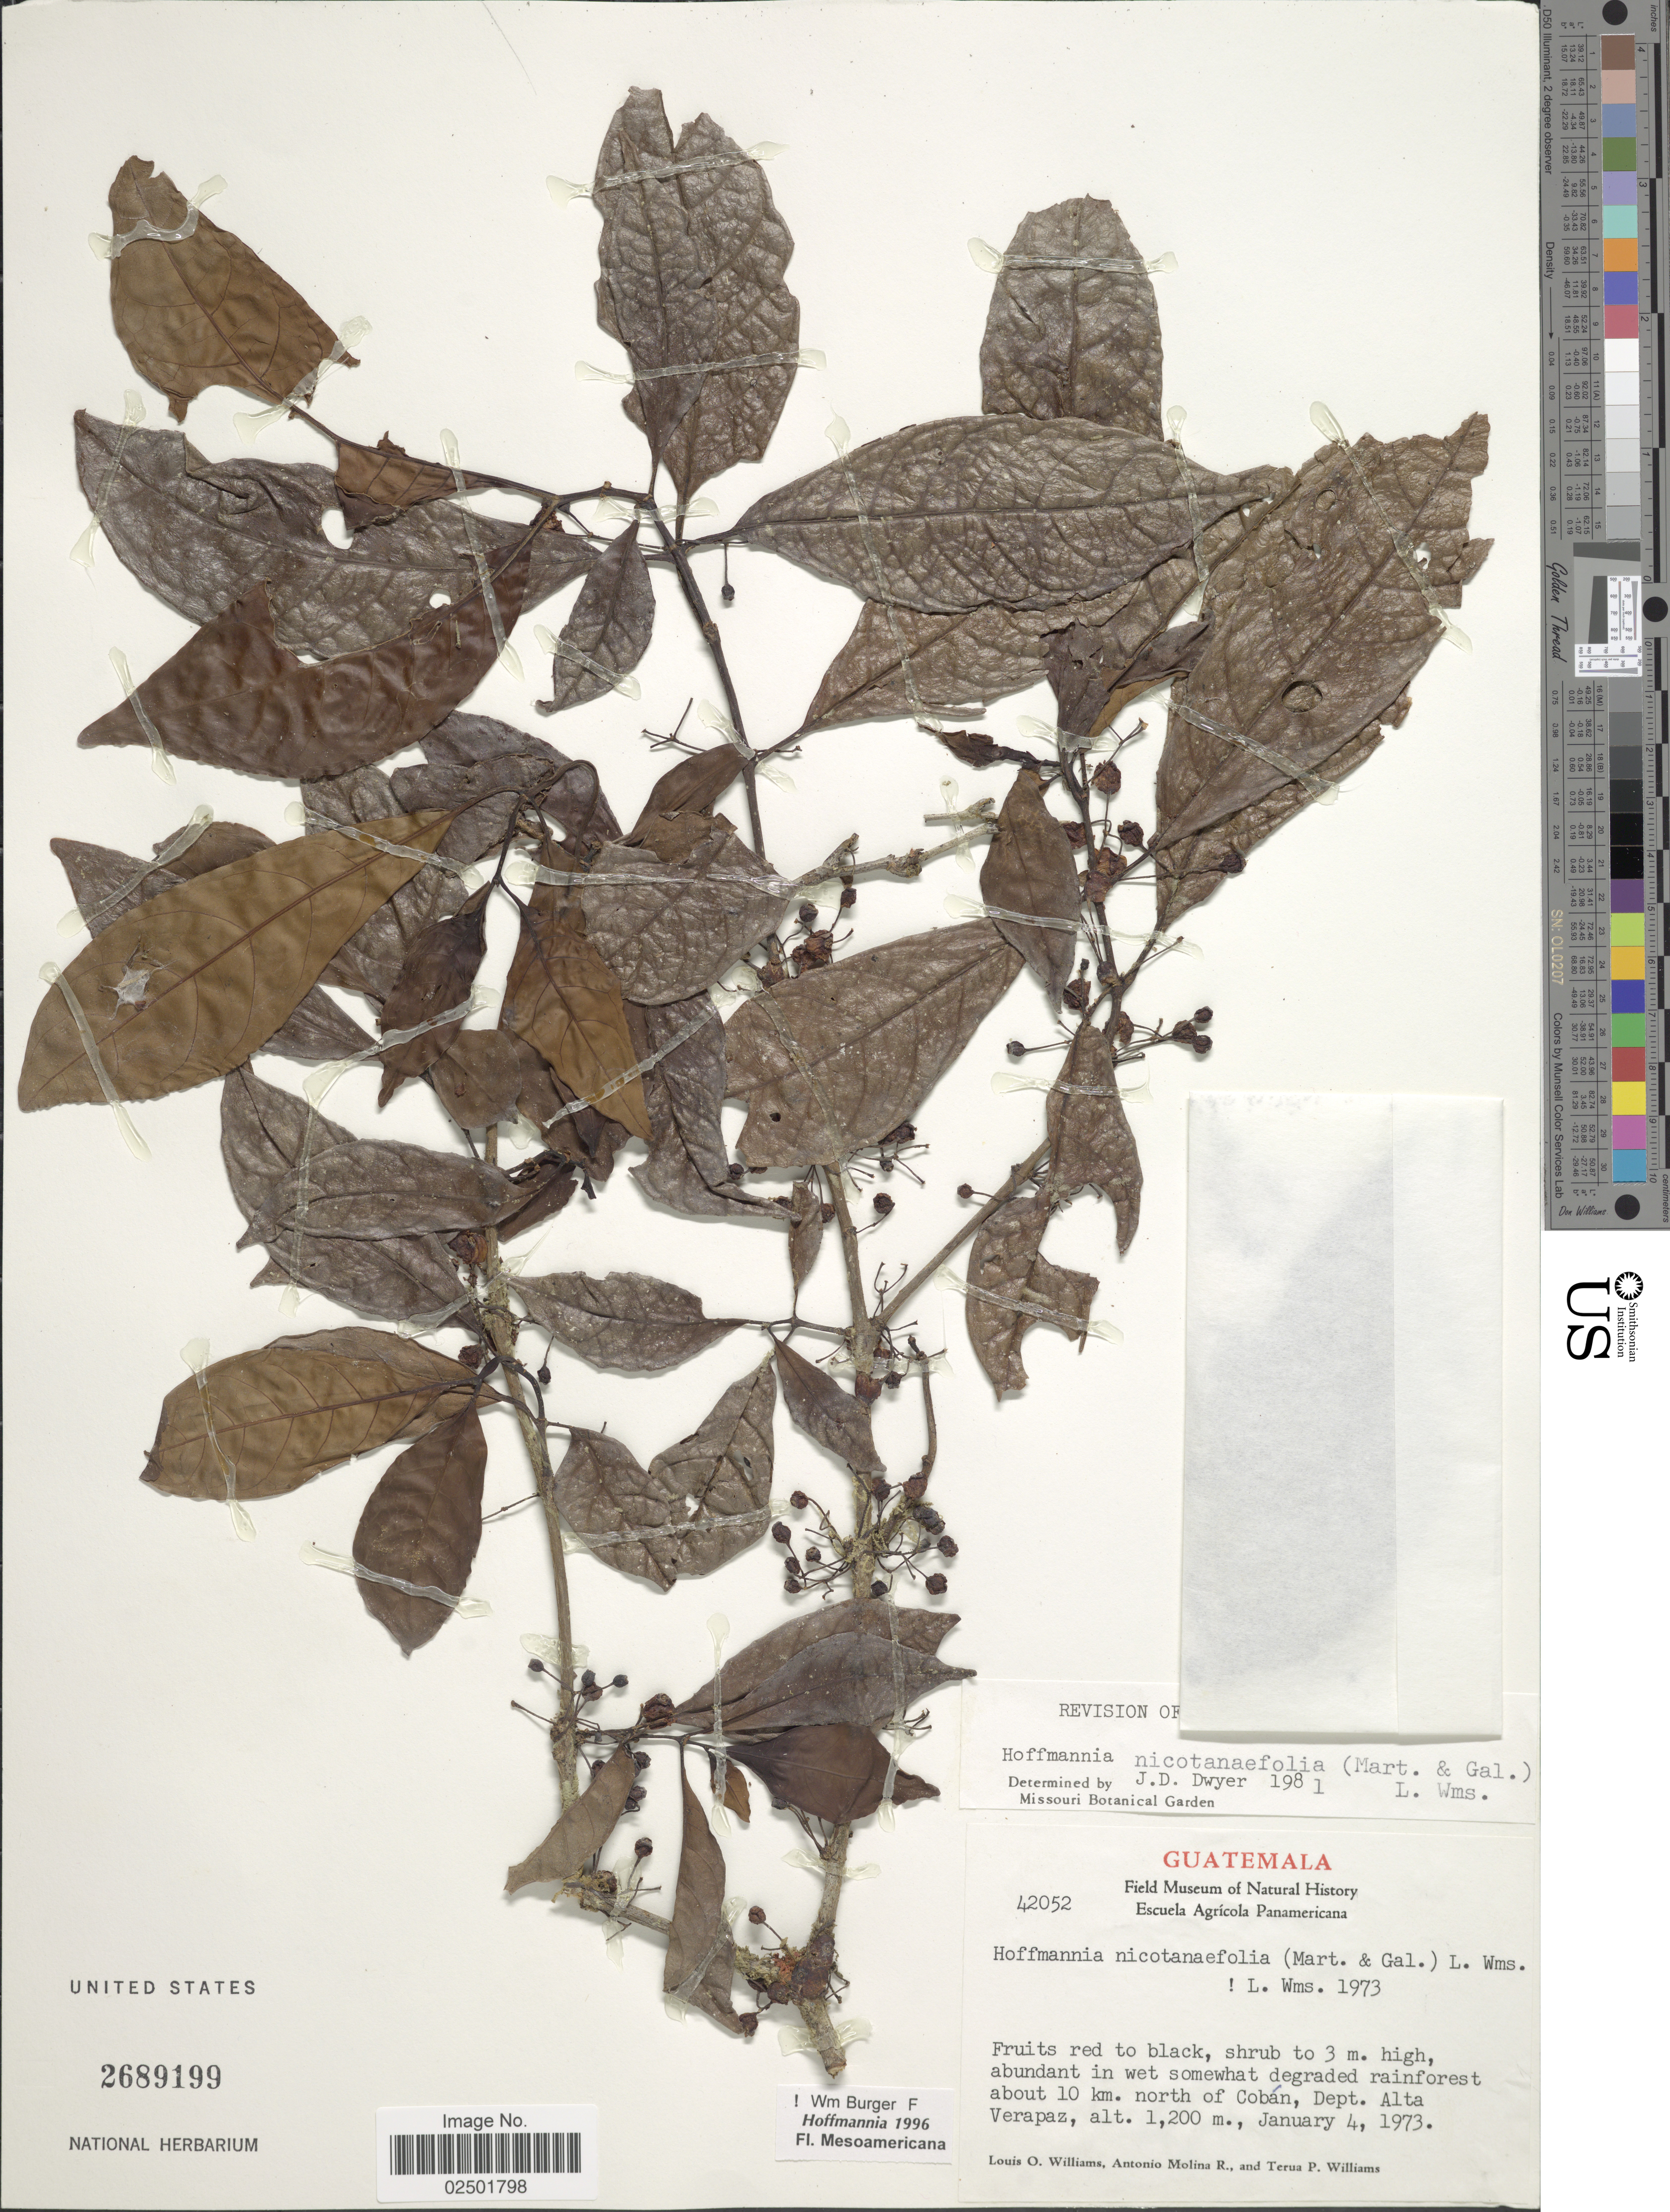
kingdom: Plantae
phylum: Tracheophyta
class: Magnoliopsida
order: Gentianales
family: Rubiaceae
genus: Hoffmannia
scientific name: Hoffmannia nicotianifolia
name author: (M. Martens & Galeoti) L.O. Williams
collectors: L. O. Williams, A. Molina R. & T. P. Williams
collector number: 42052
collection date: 1973-01-04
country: Guatemala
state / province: Alta Verapaz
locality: About 10 km north of Cobán, Dept Alta Verapaz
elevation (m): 1200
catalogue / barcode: US 2689199